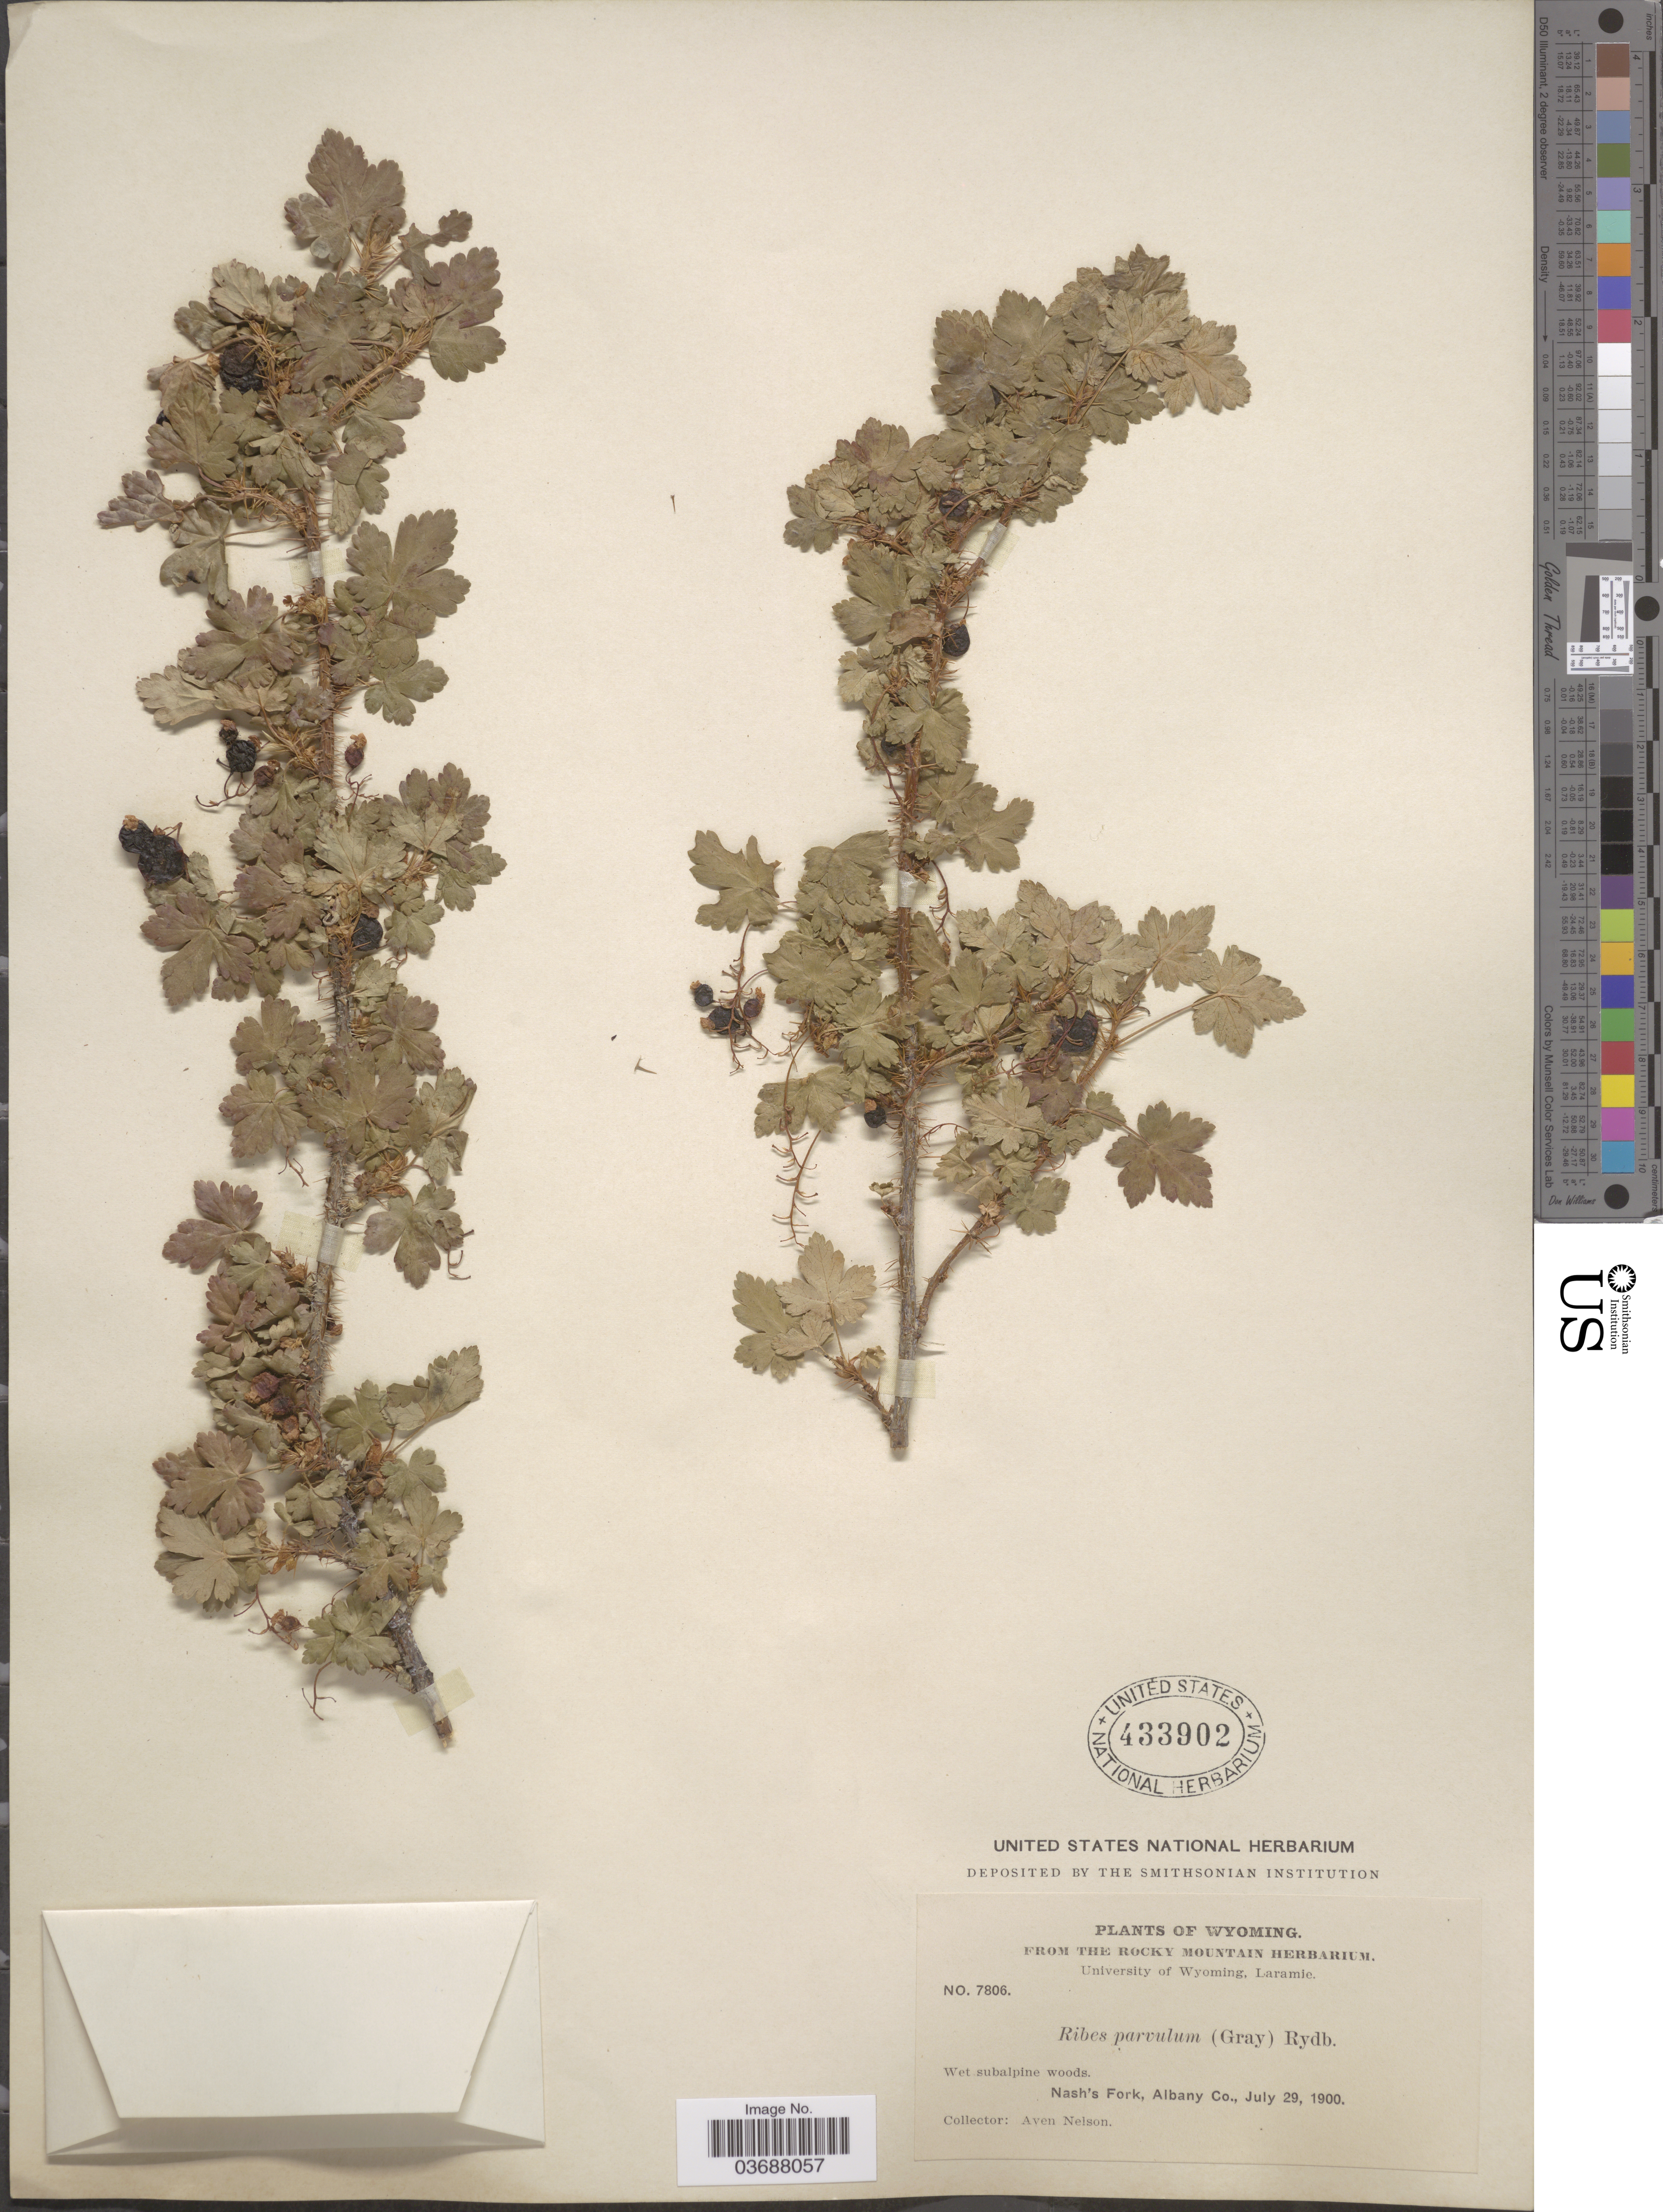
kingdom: Plantae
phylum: Tracheophyta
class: Magnoliopsida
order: Saxifragales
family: Grossulariaceae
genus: Ribes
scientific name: Ribes lacustre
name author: (Pers.) Poir.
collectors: A. Nelson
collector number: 7806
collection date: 1900-07-29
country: United States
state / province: Wyoming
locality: Nash's Fork, Albany Co.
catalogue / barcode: US 433902